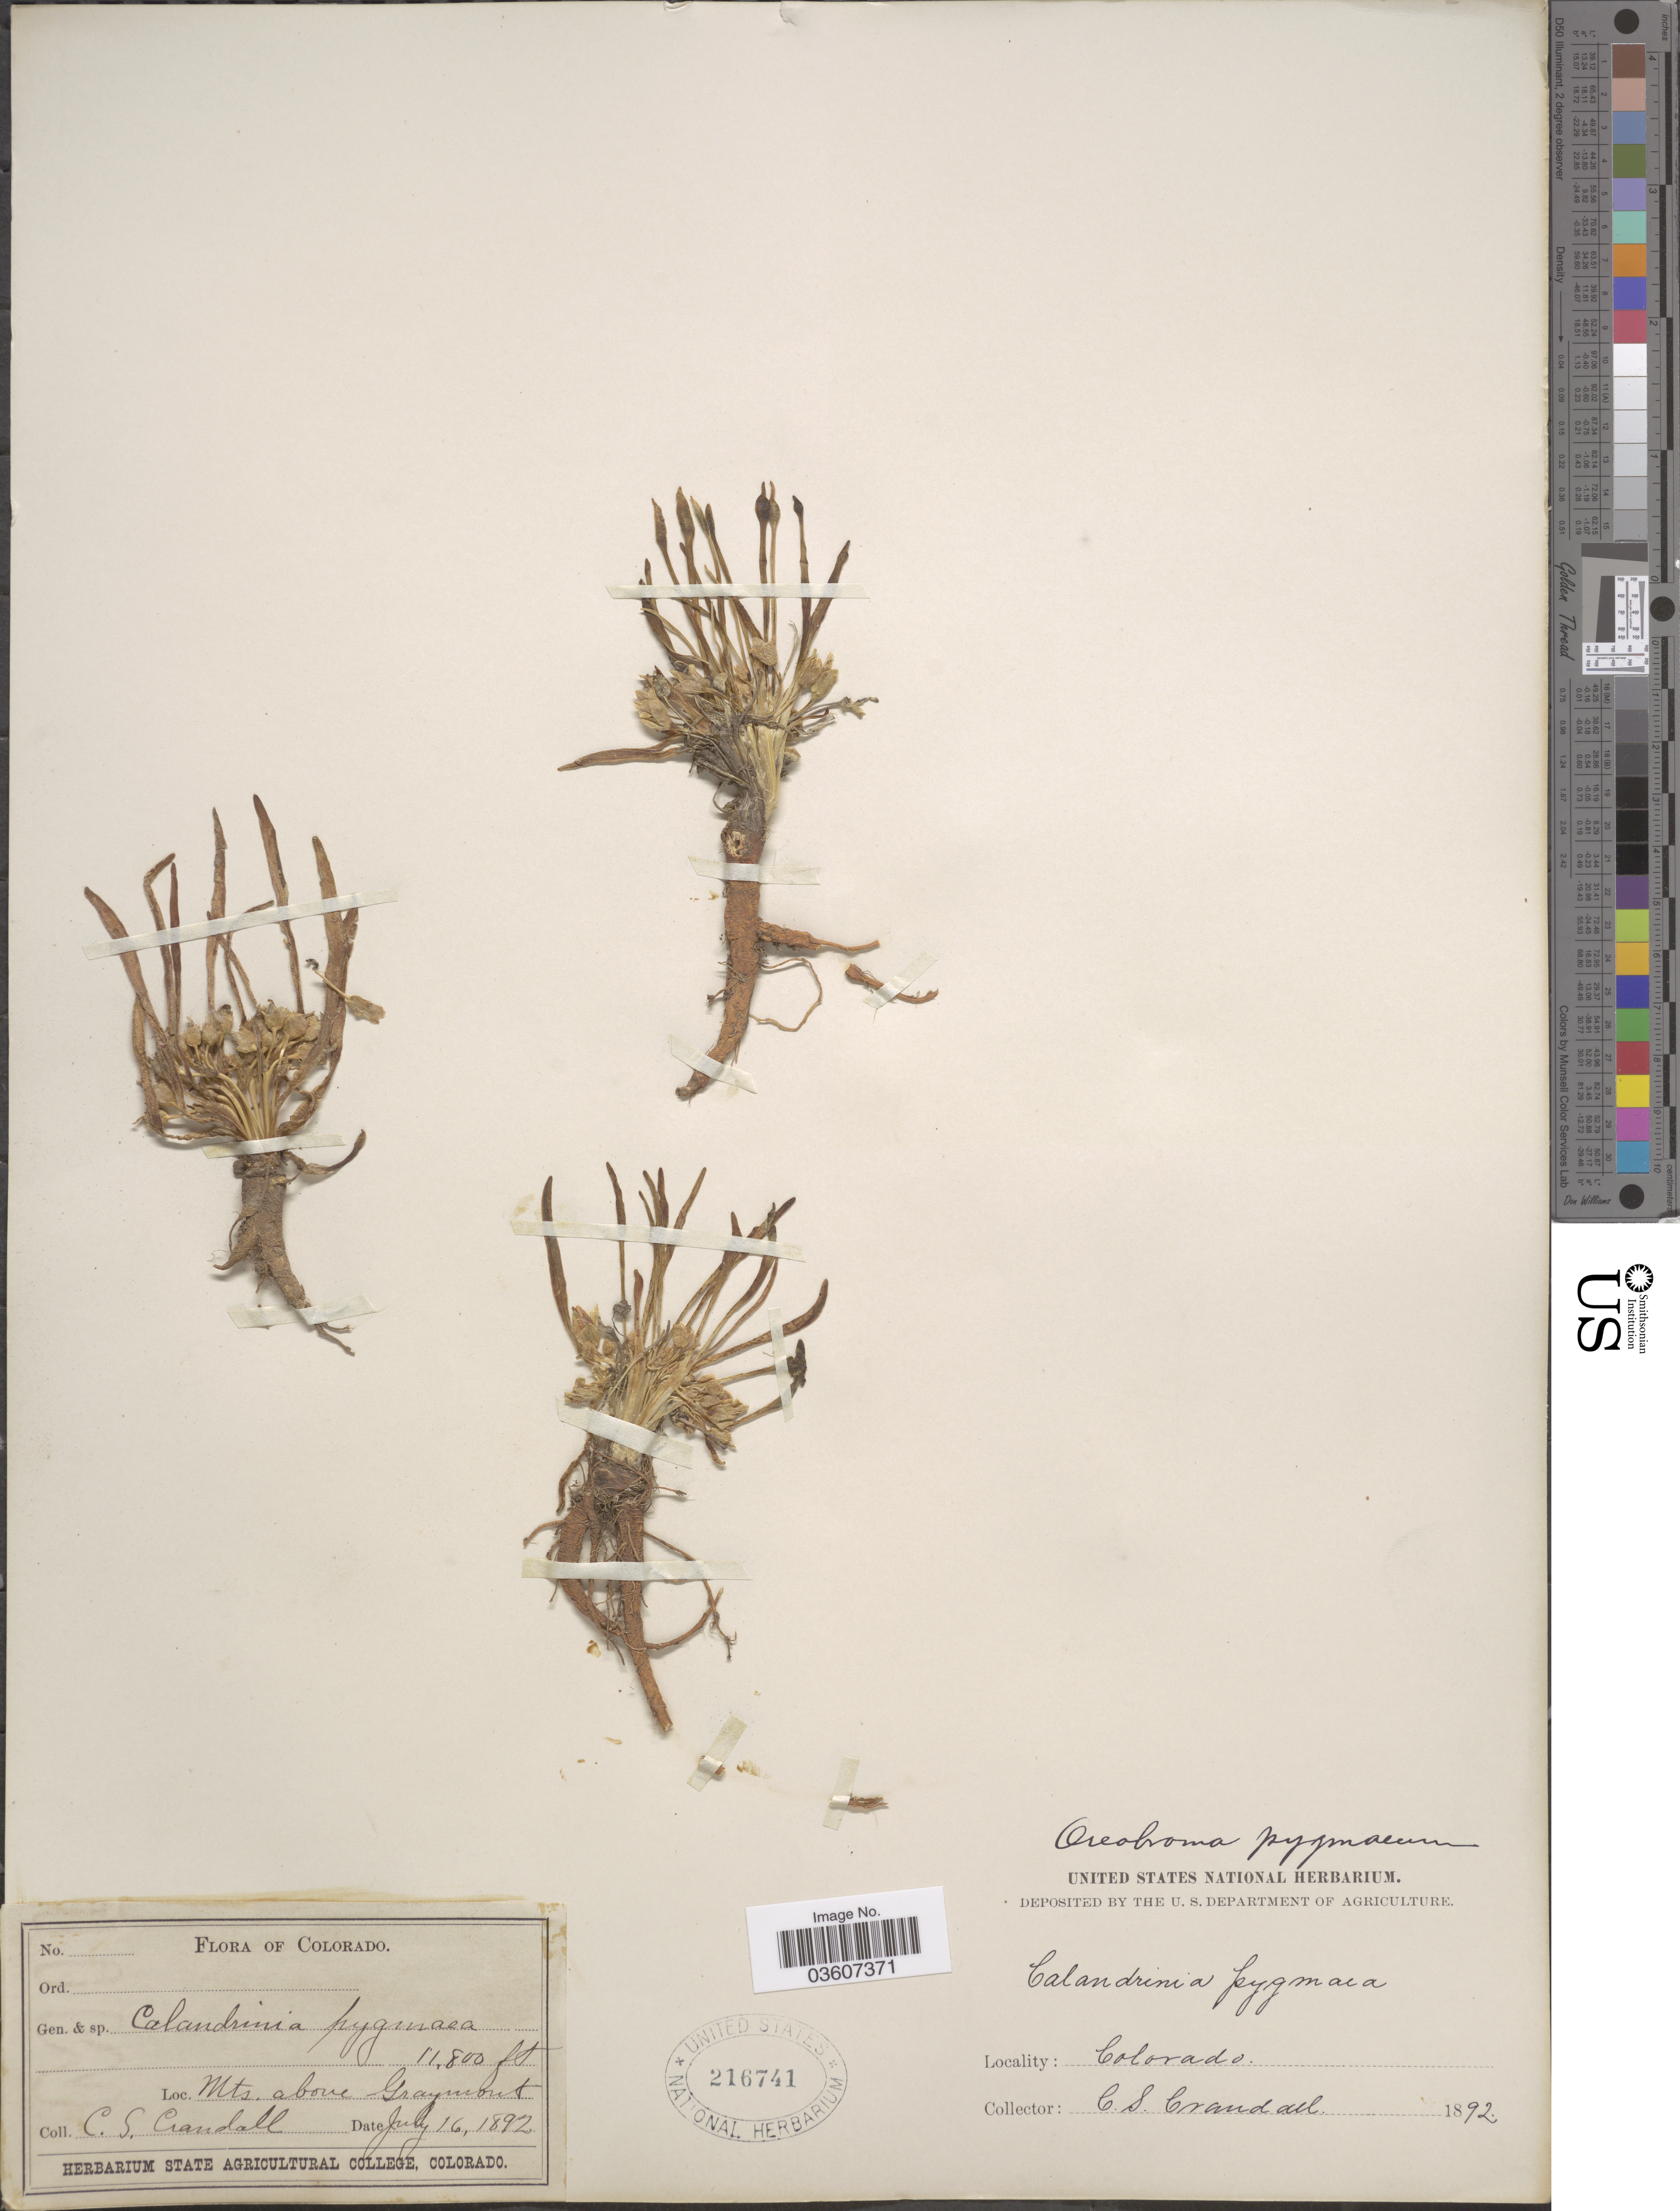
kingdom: Plantae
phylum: Tracheophyta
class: Magnoliopsida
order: Caryophyllales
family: Montiaceae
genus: Lewisia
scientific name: Lewisia pygmaea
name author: (A. Gray) B.L. Rob.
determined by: Strong, Mark T., (BOT), Smithsonian Institution - National Museum of Natural History (UNITED STATES)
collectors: C. Crandall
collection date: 1892-07-16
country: United States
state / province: Colorado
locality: Mts. above Graymont.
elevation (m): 3597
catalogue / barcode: US 216741